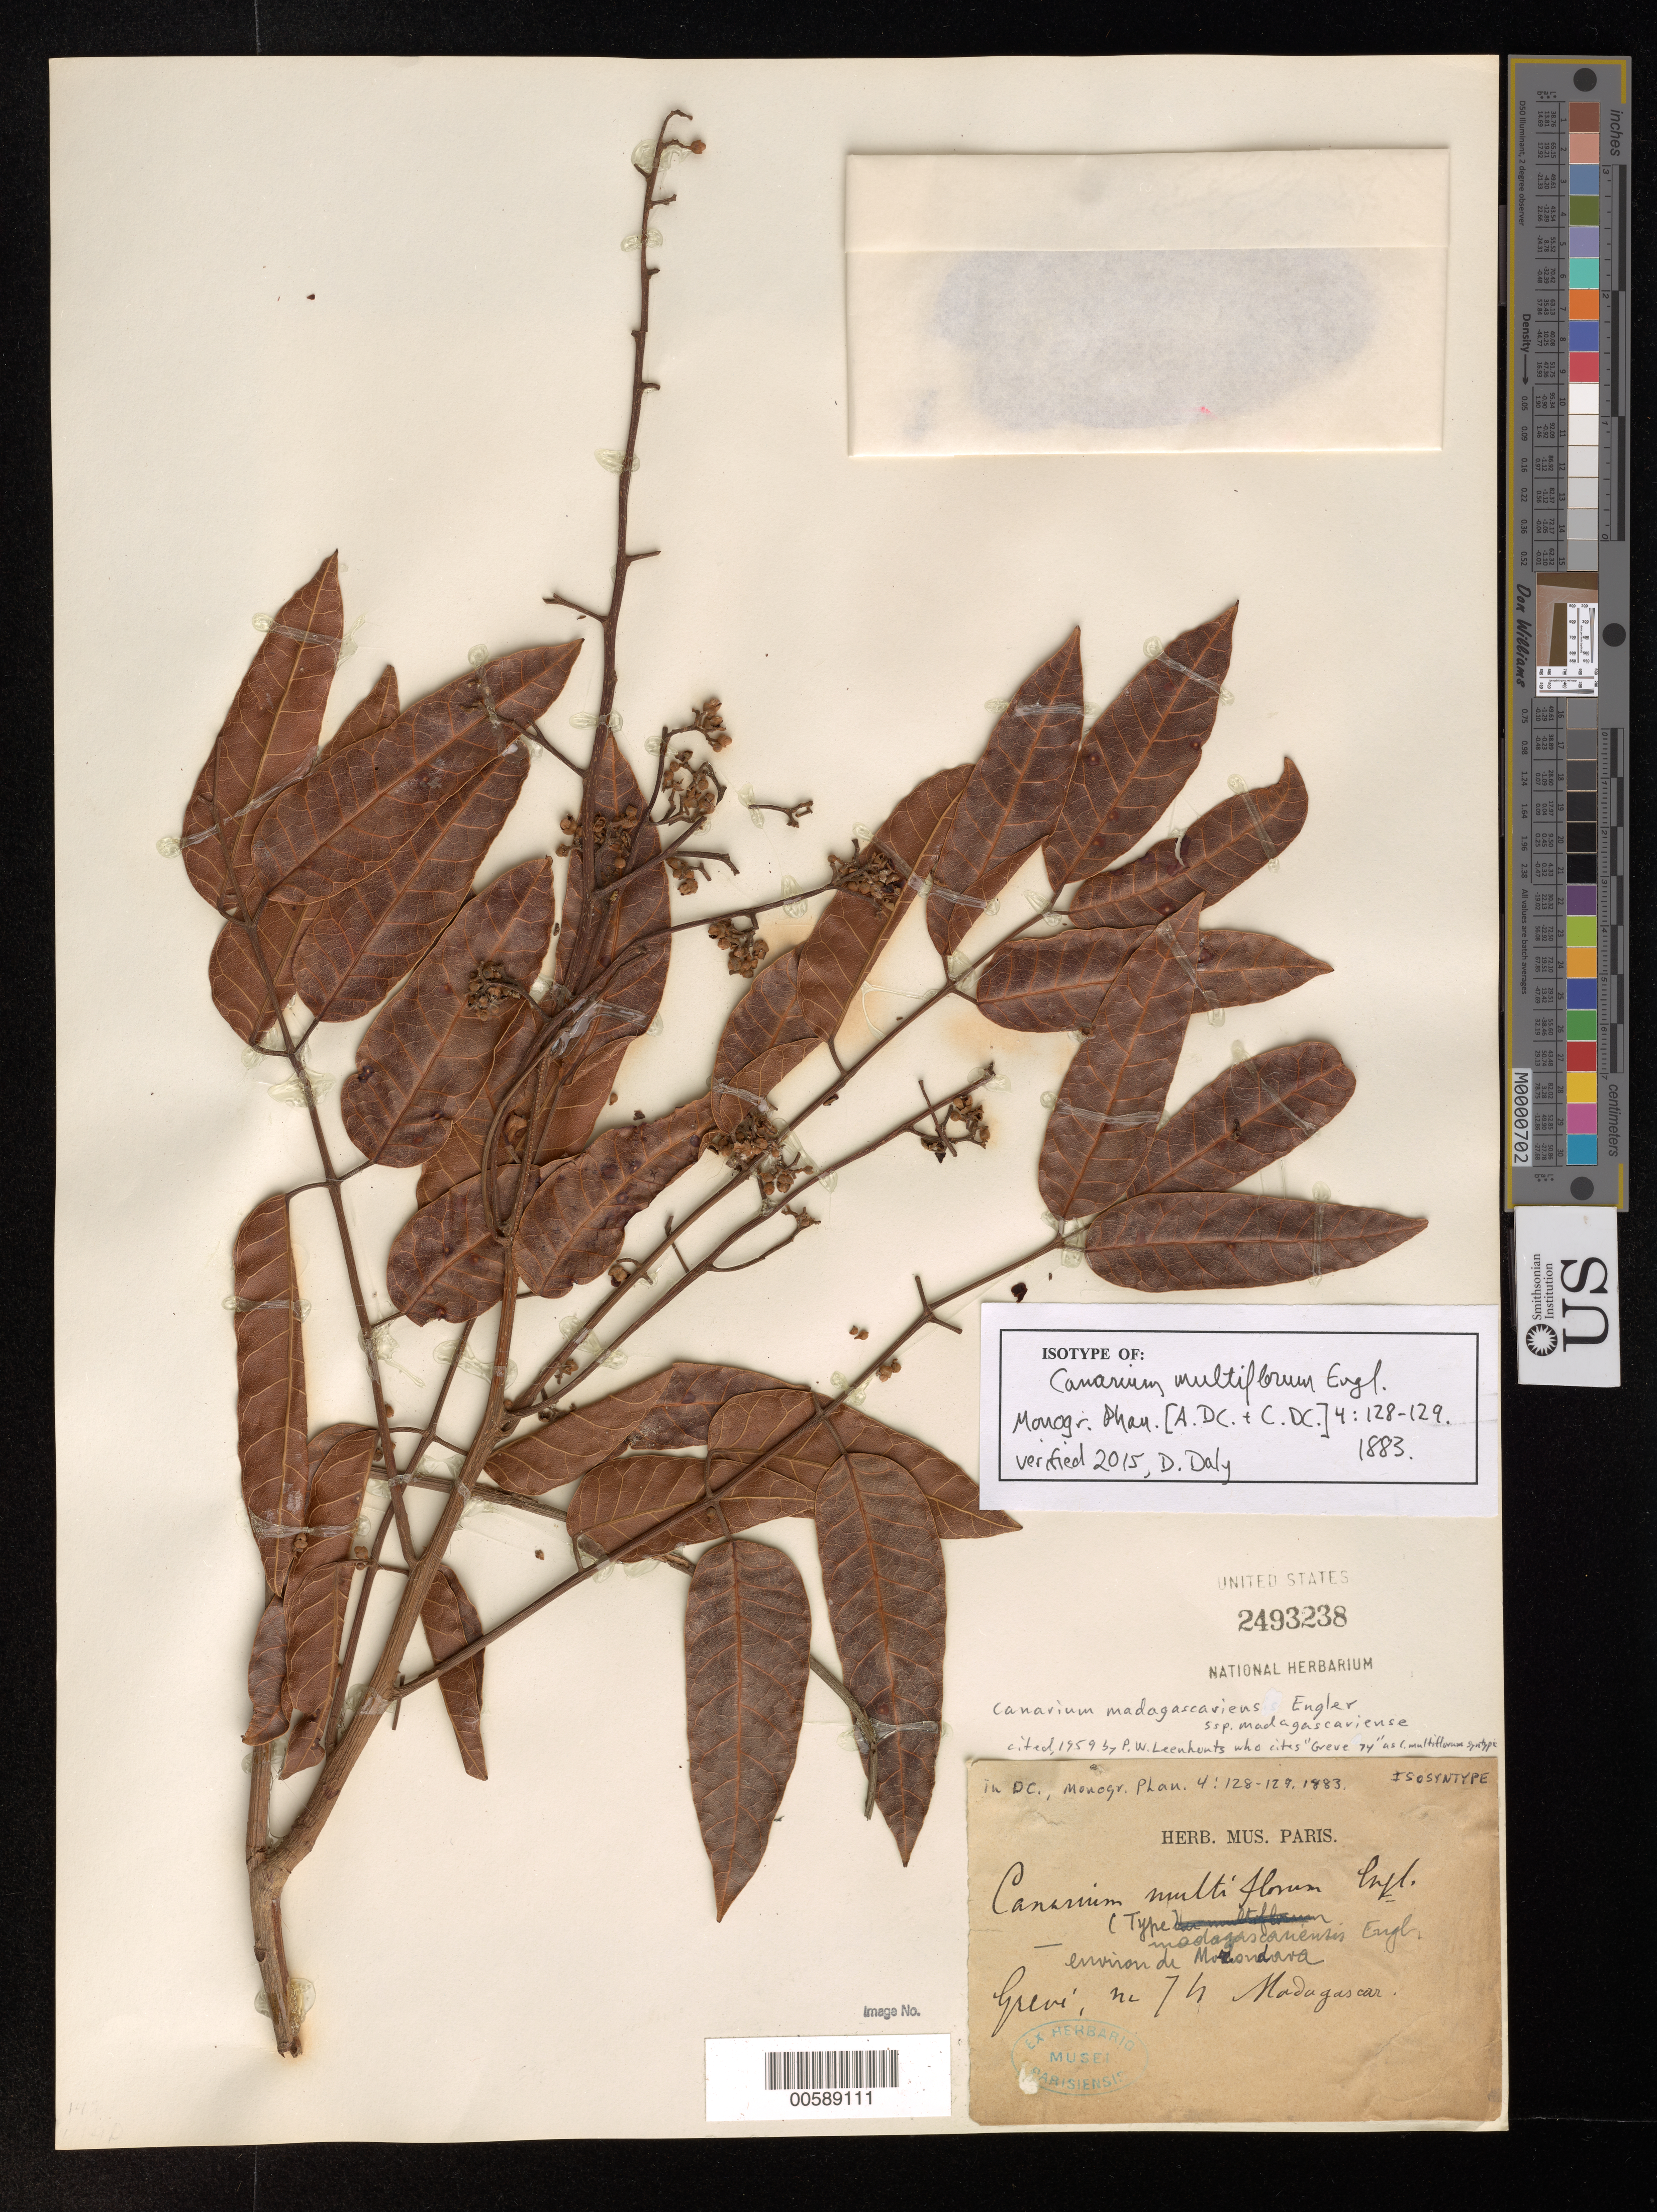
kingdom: Plantae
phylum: Tracheophyta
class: Magnoliopsida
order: Sapindales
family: Burseraceae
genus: Canarium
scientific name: Canarium madagascariense subsp. madagascariense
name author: Engl. in A. DC.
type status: Isosyntype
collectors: M. Greve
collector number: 74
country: Madagascar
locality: Environs de Mo?ondova.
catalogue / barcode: US 2493238